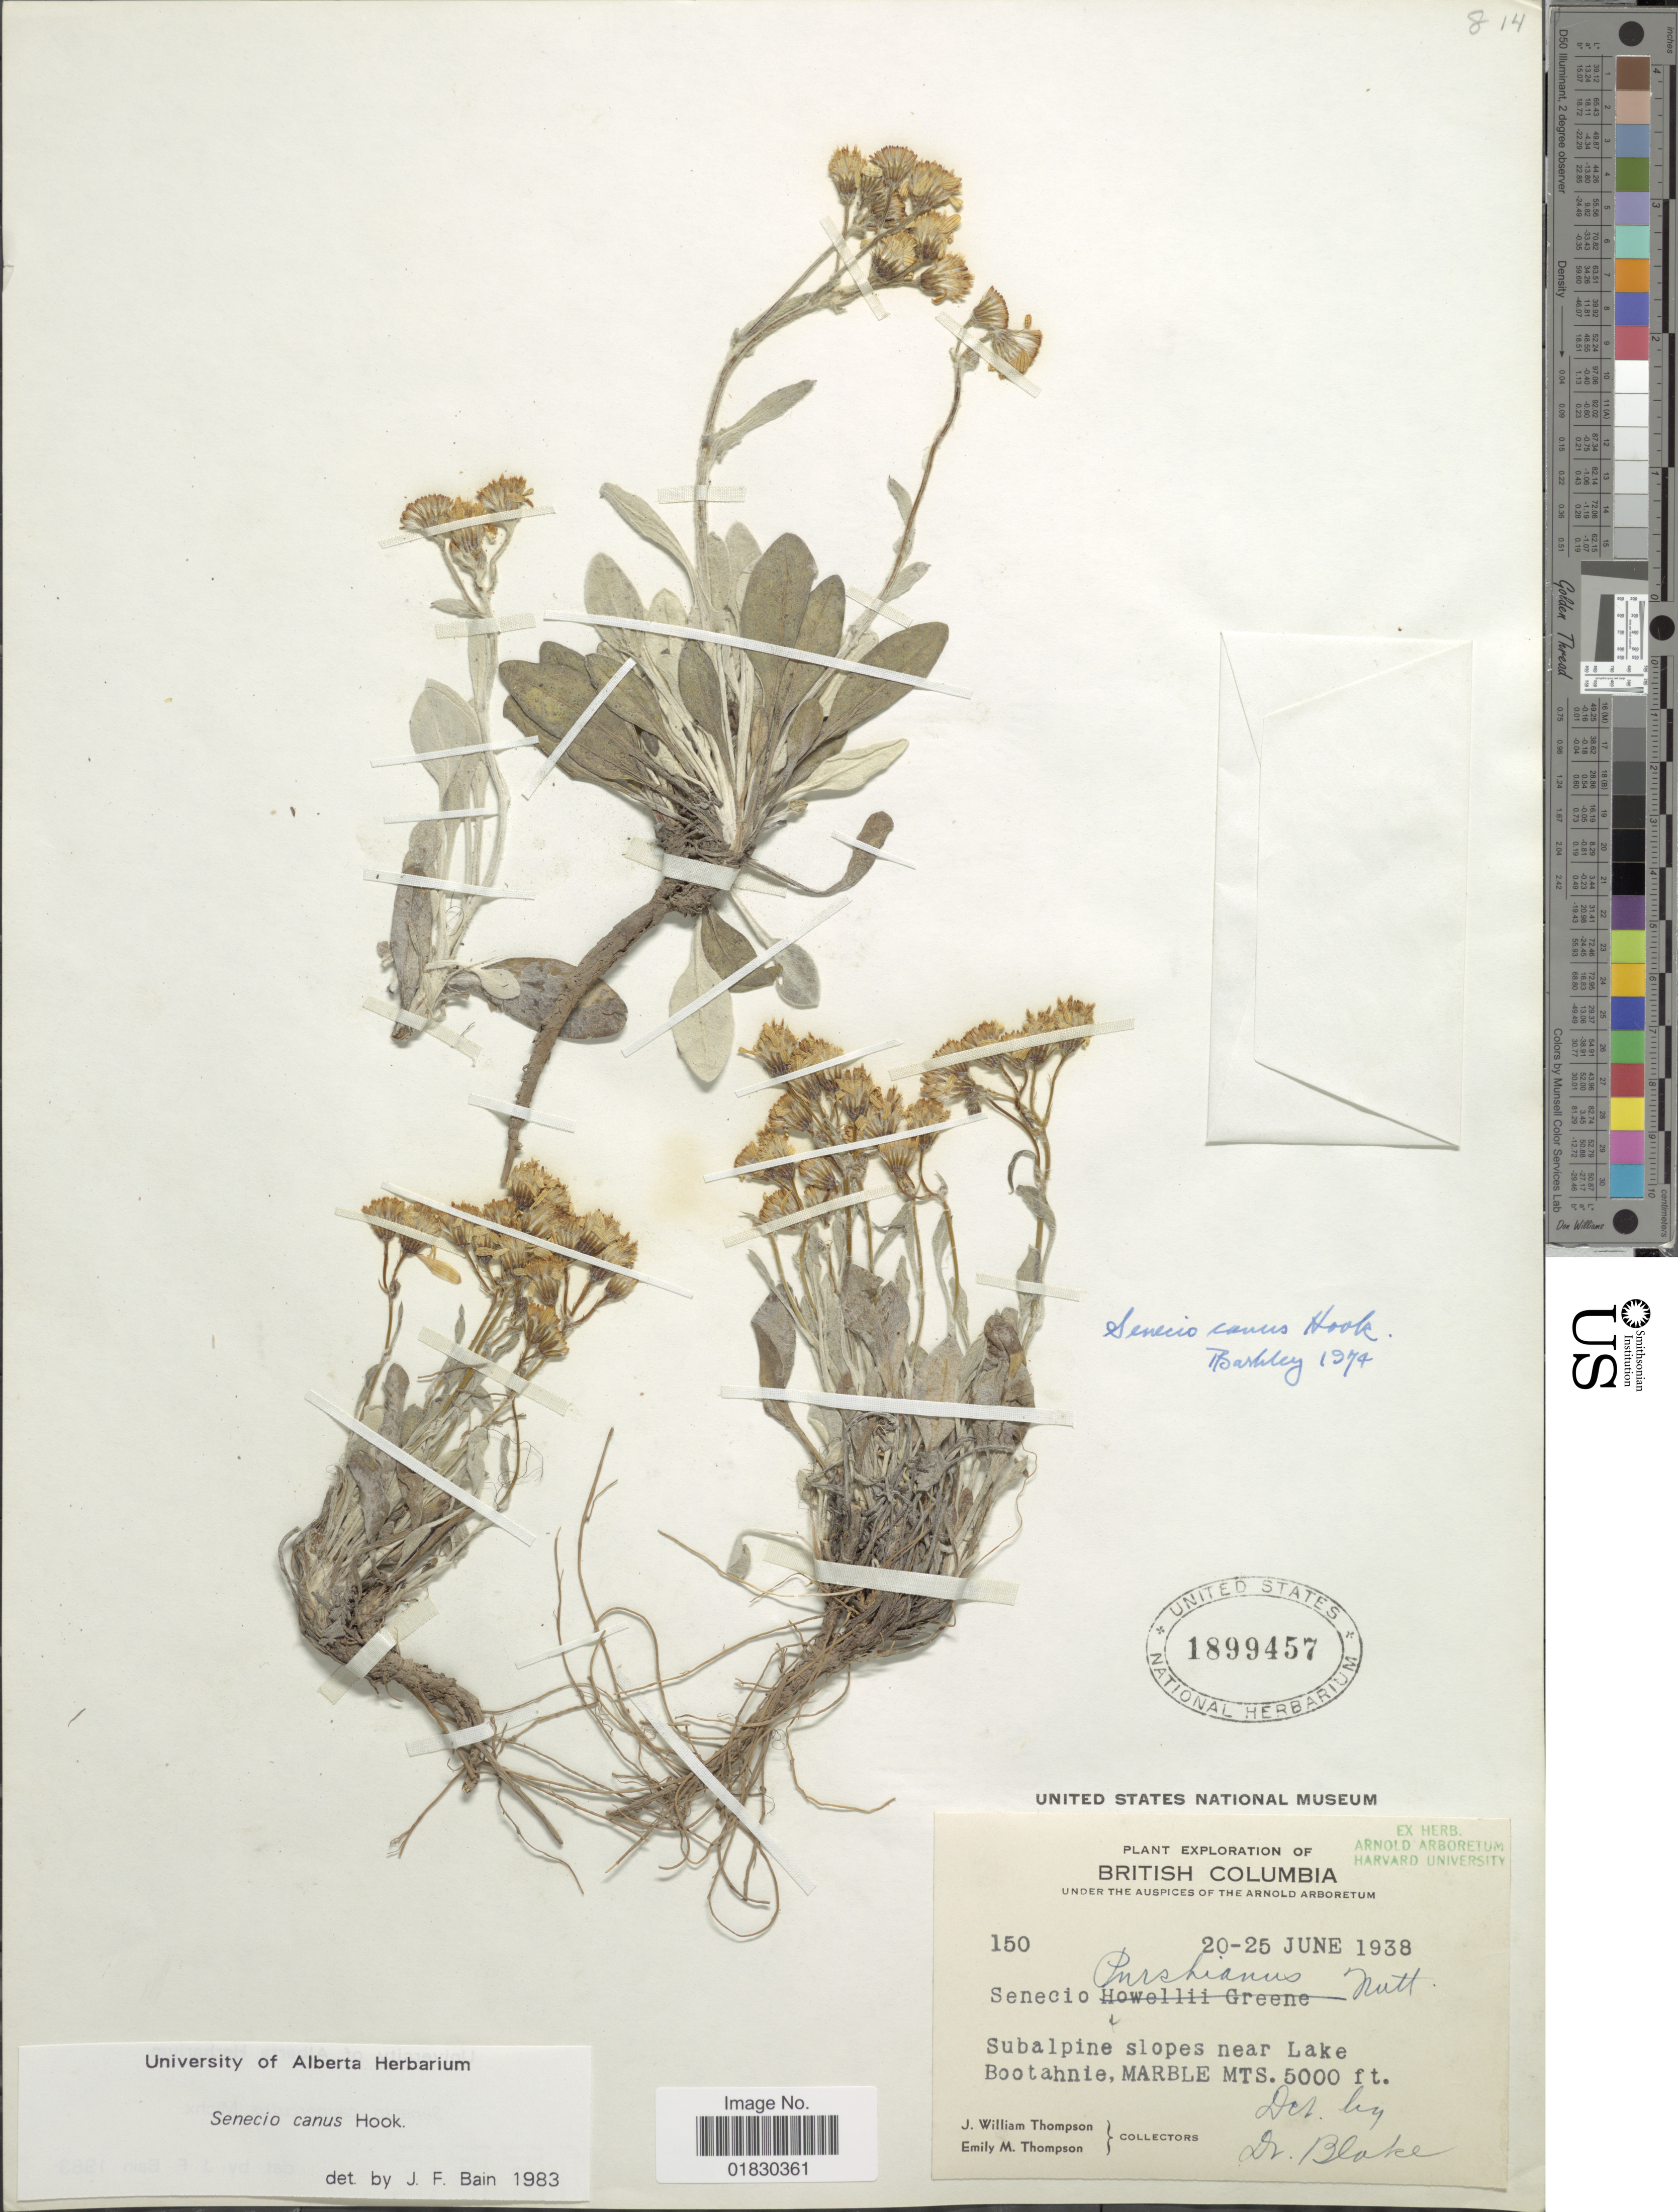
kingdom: Plantae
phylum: Tracheophyta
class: Magnoliopsida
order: Asterales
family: Asteraceae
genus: Packera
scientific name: Packera cana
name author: (Hook.) W.A. Weber & Á. Löve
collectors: J. W. Thompson & E. M. Thompson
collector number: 150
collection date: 1938-06-20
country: Canada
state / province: British Columbia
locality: Subalpine slopes near Lake Bootahnie, Marble Mts.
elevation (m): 1524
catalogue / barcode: US 1899457